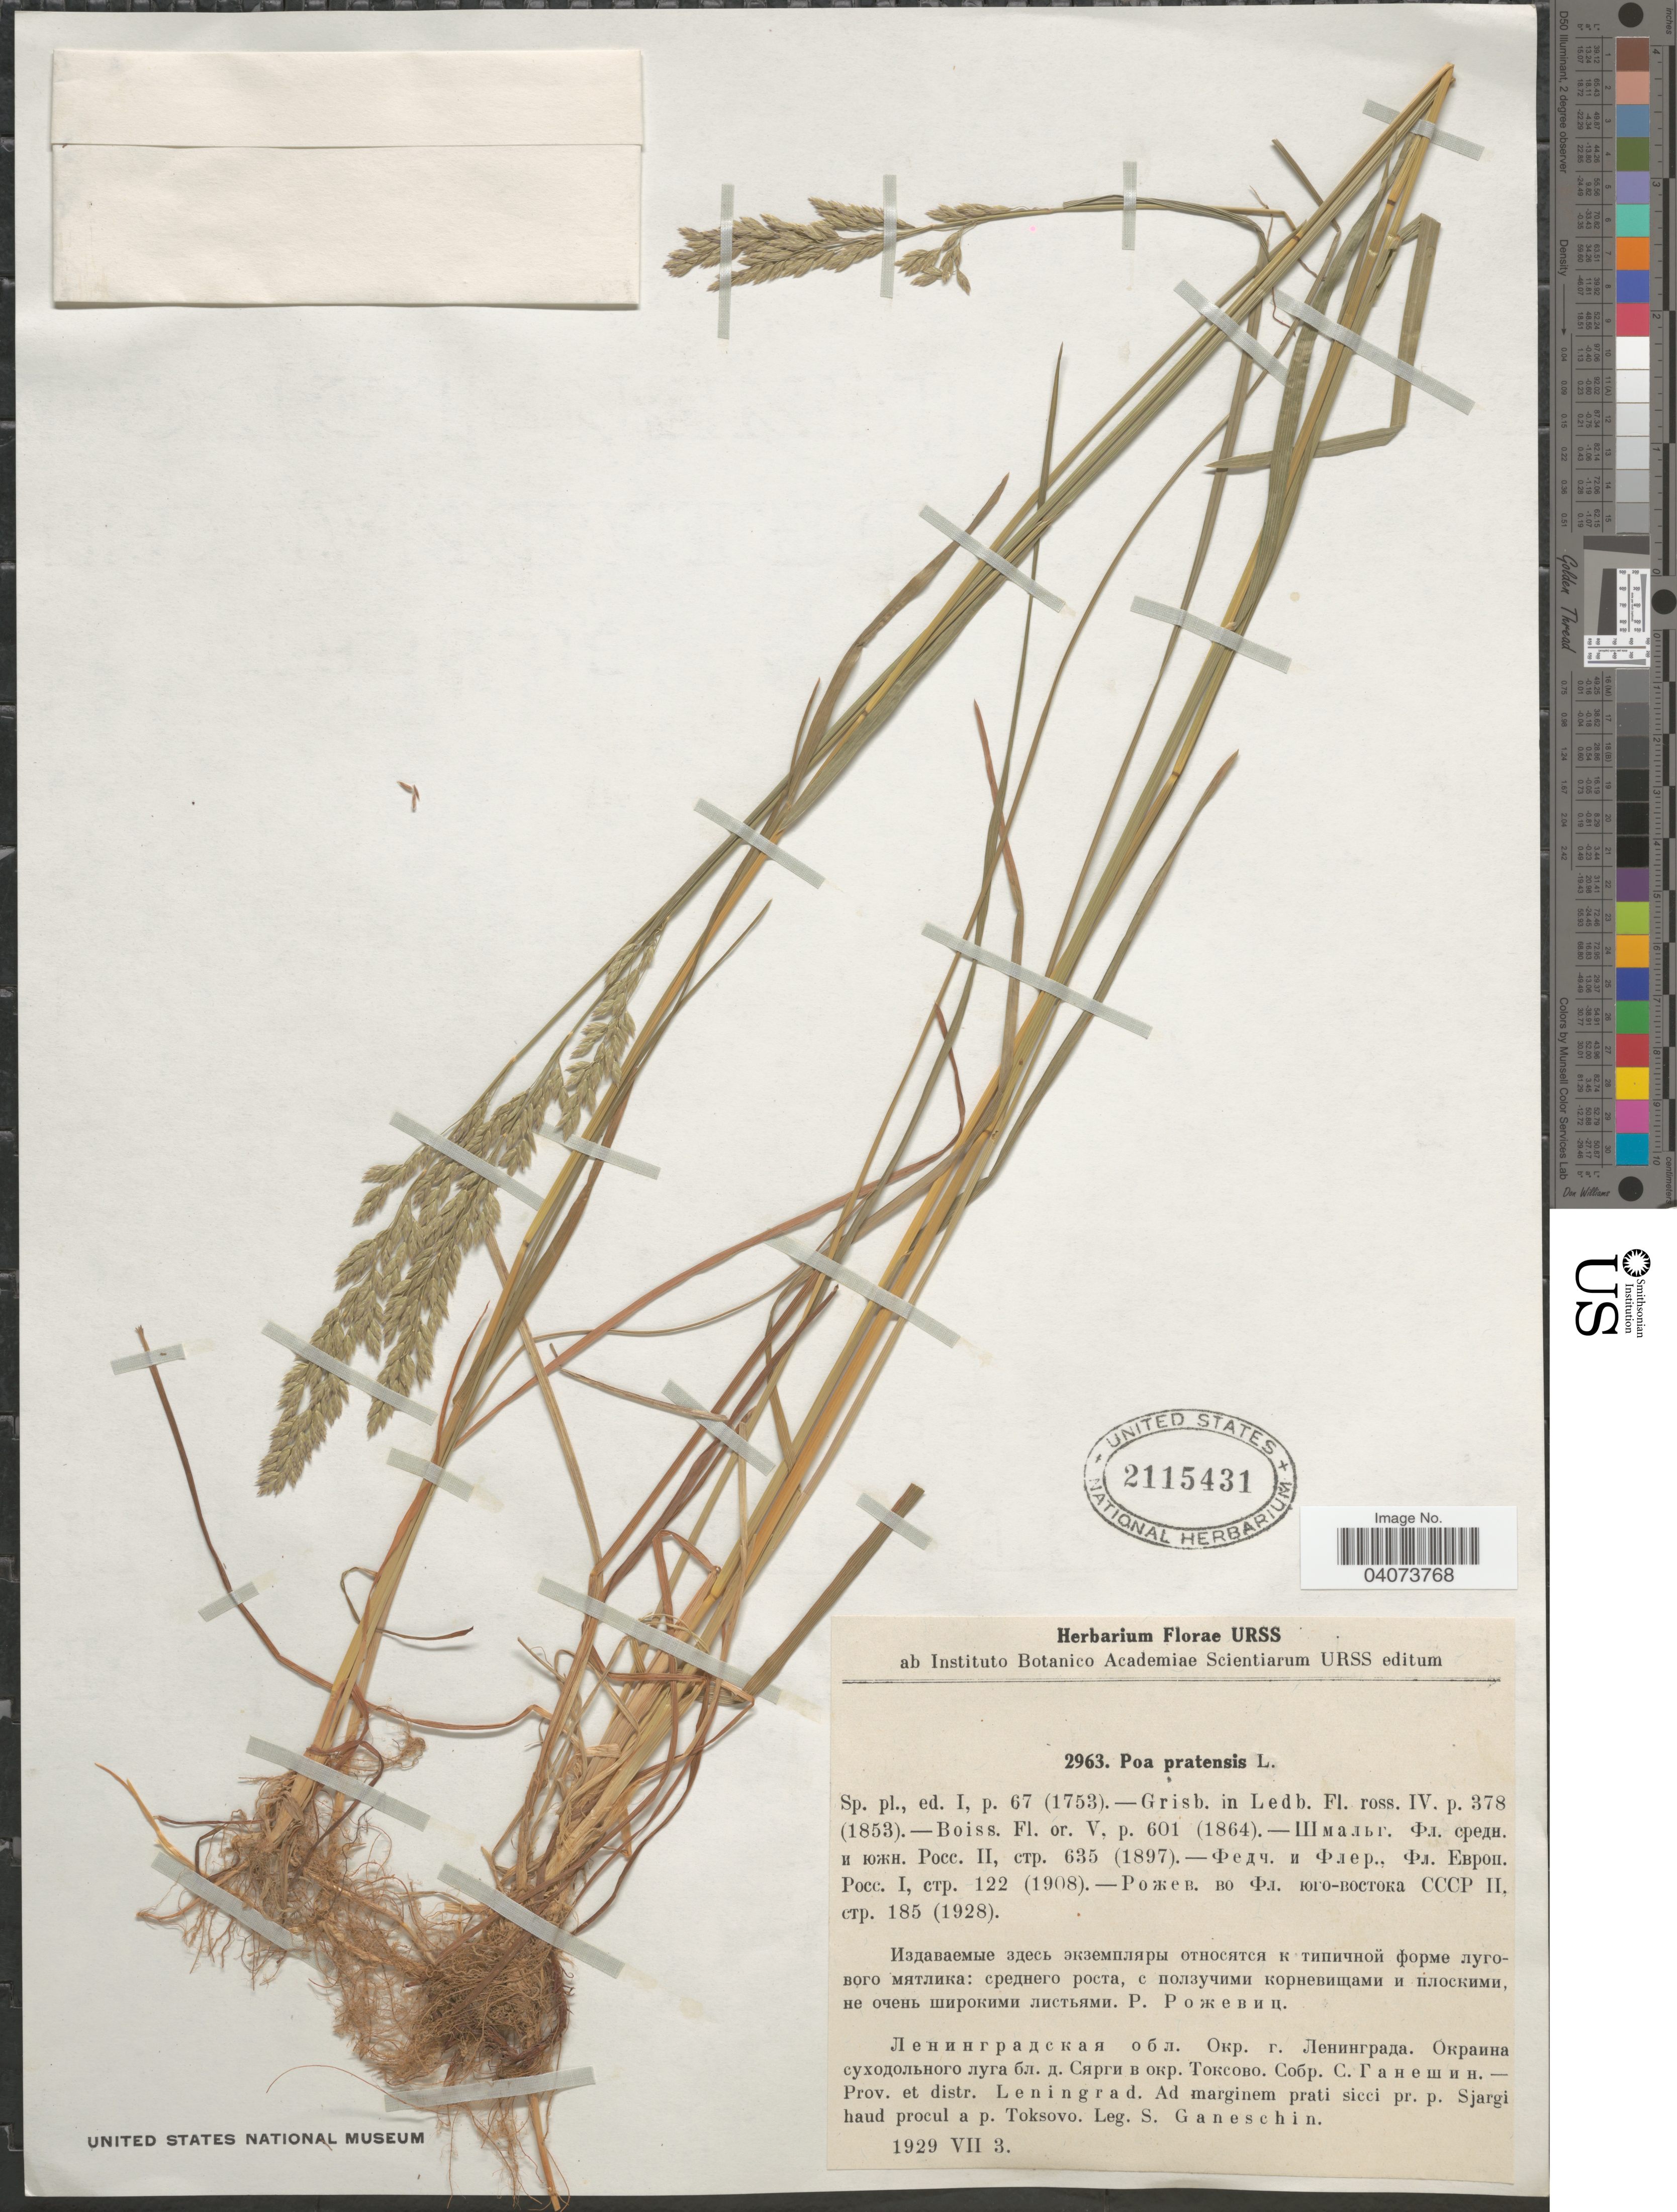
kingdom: Plantae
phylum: Tracheophyta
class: Liliopsida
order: Poales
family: Poaceae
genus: Poa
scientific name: Poa pratensis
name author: L.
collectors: S. Ganeschin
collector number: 2963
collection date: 1929-07-03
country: Russian Federation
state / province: Leningrad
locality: Prov. et distr. Leningrad. Ad marginem prati sicci pr. p. Sjargi haud procul a p. Toksovo.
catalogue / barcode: US 2115431